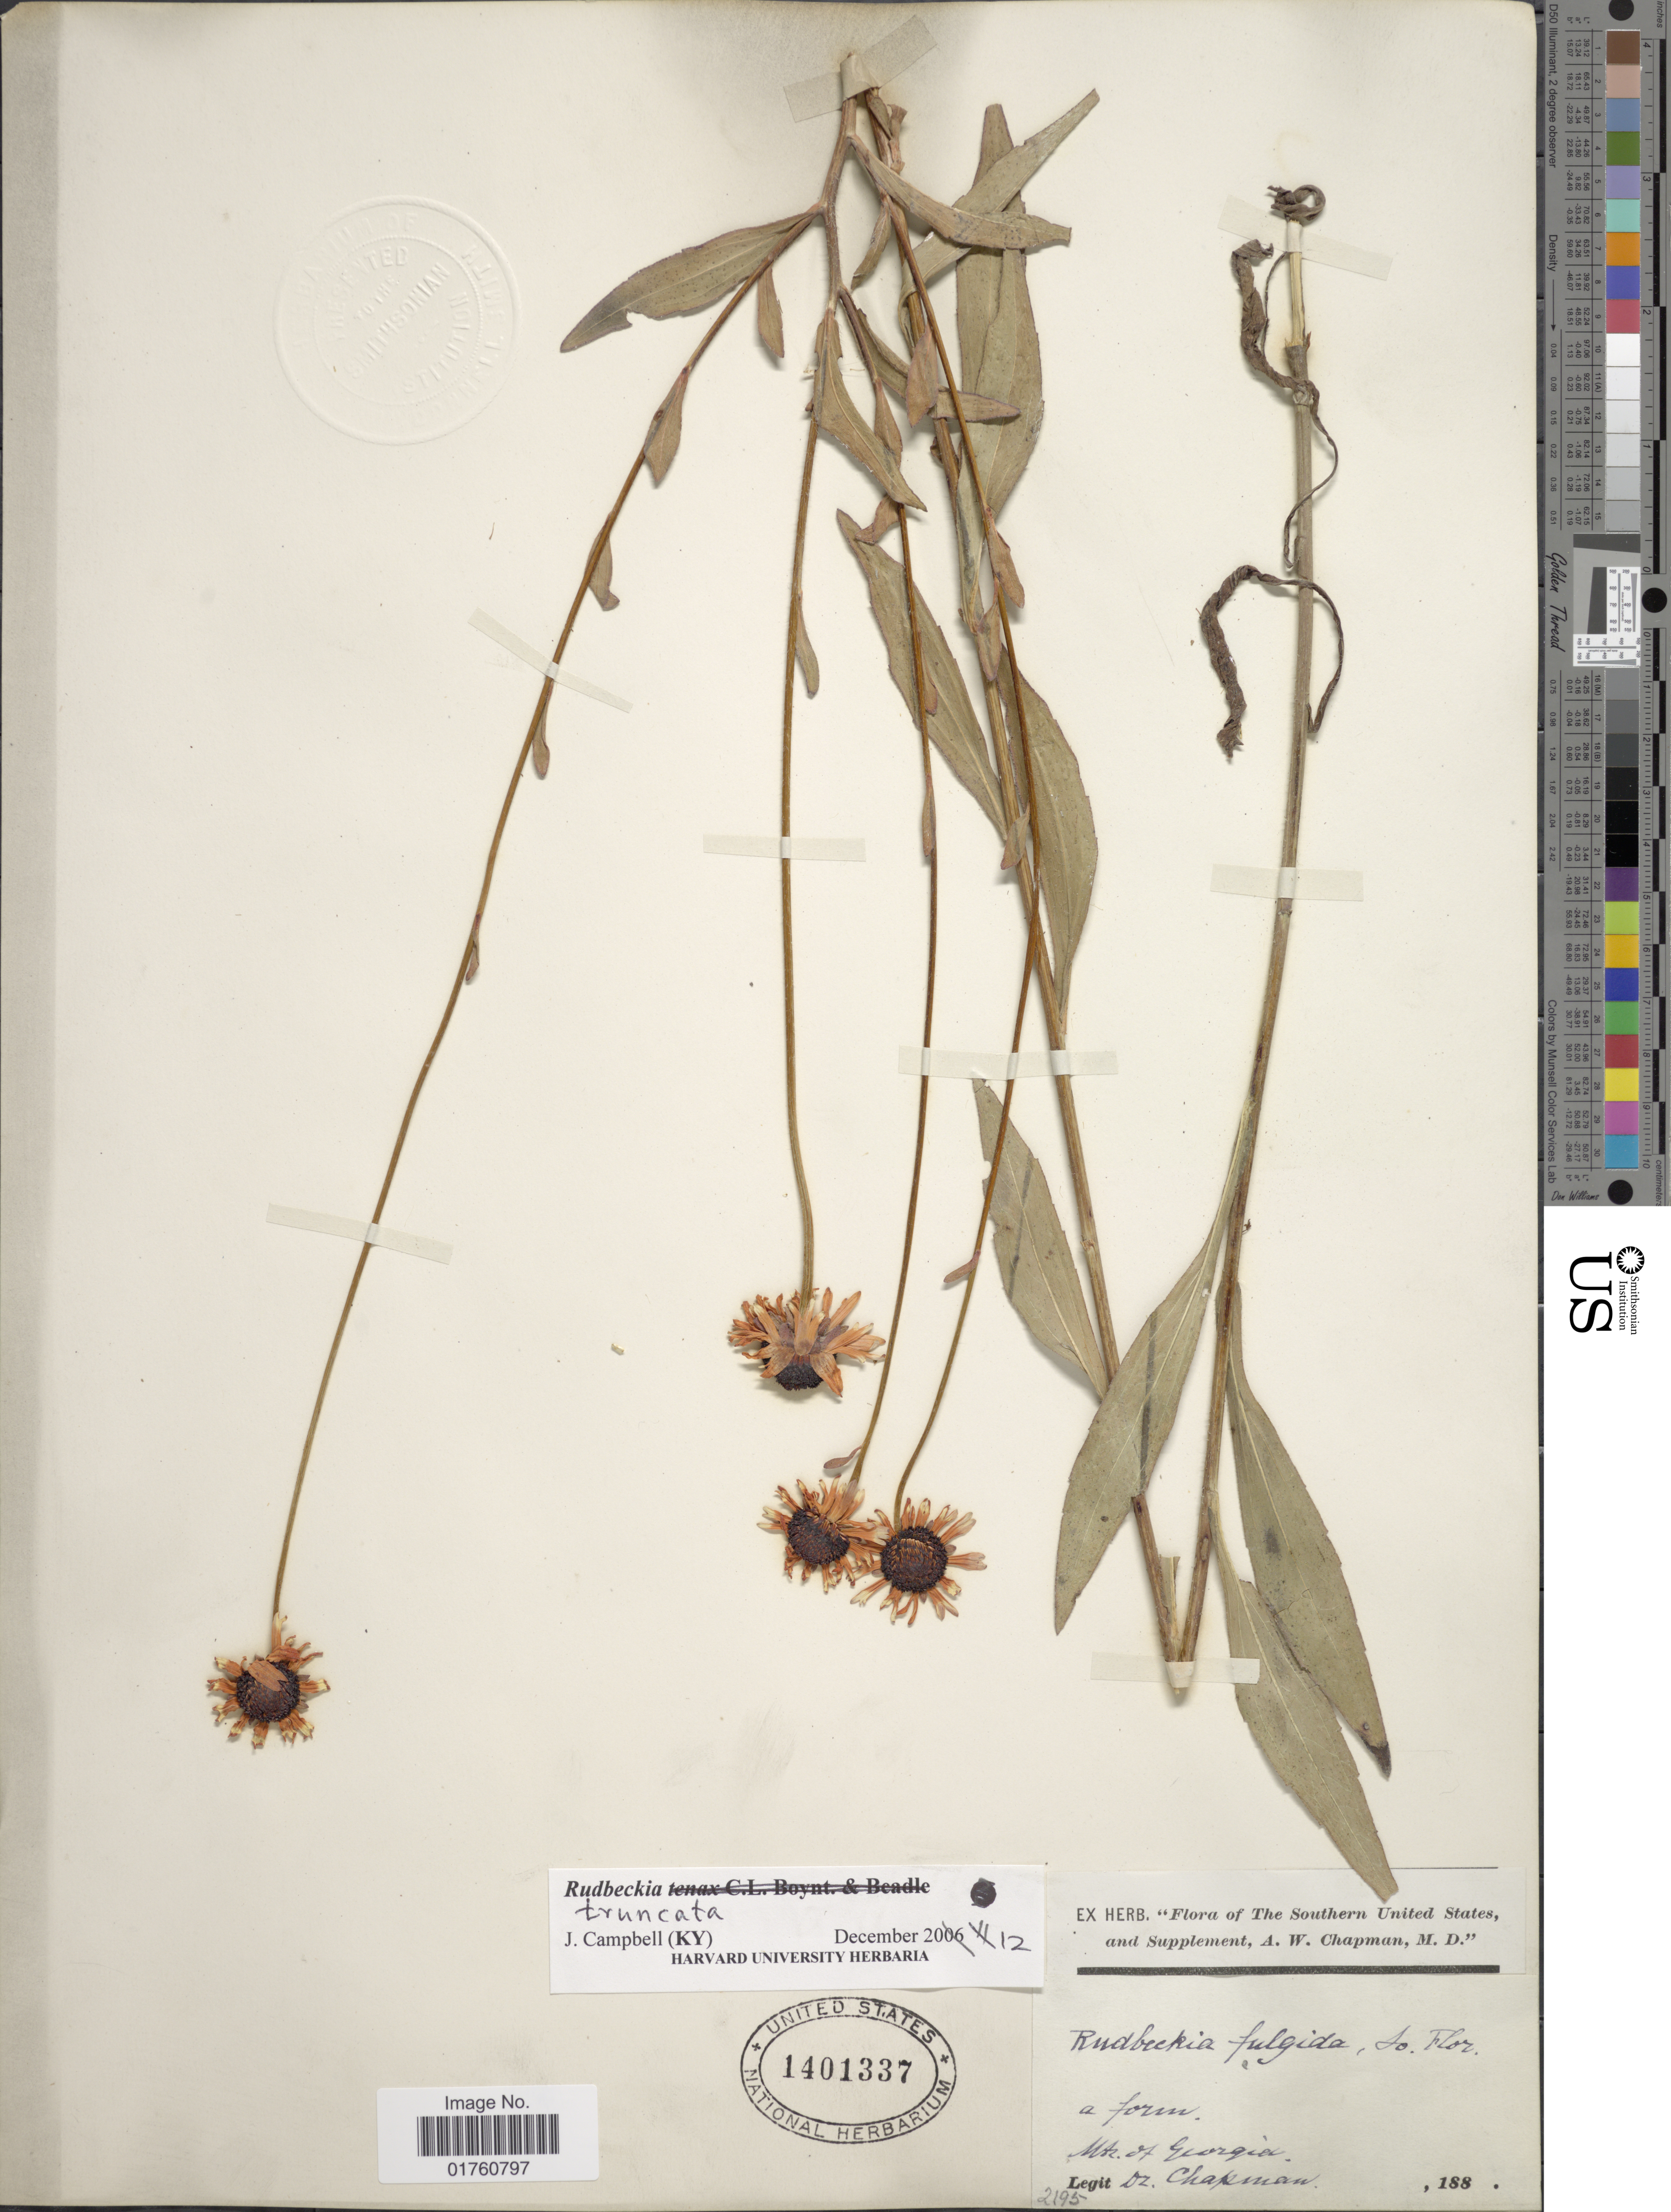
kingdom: Plantae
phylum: Tracheophyta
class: Magnoliopsida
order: Asterales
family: Asteraceae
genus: Rudbeckia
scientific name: Rudbeckia fulgida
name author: Aiton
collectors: A. Chapman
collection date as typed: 188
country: United States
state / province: Georgia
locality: Mts of Georgia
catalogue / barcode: US 1401337